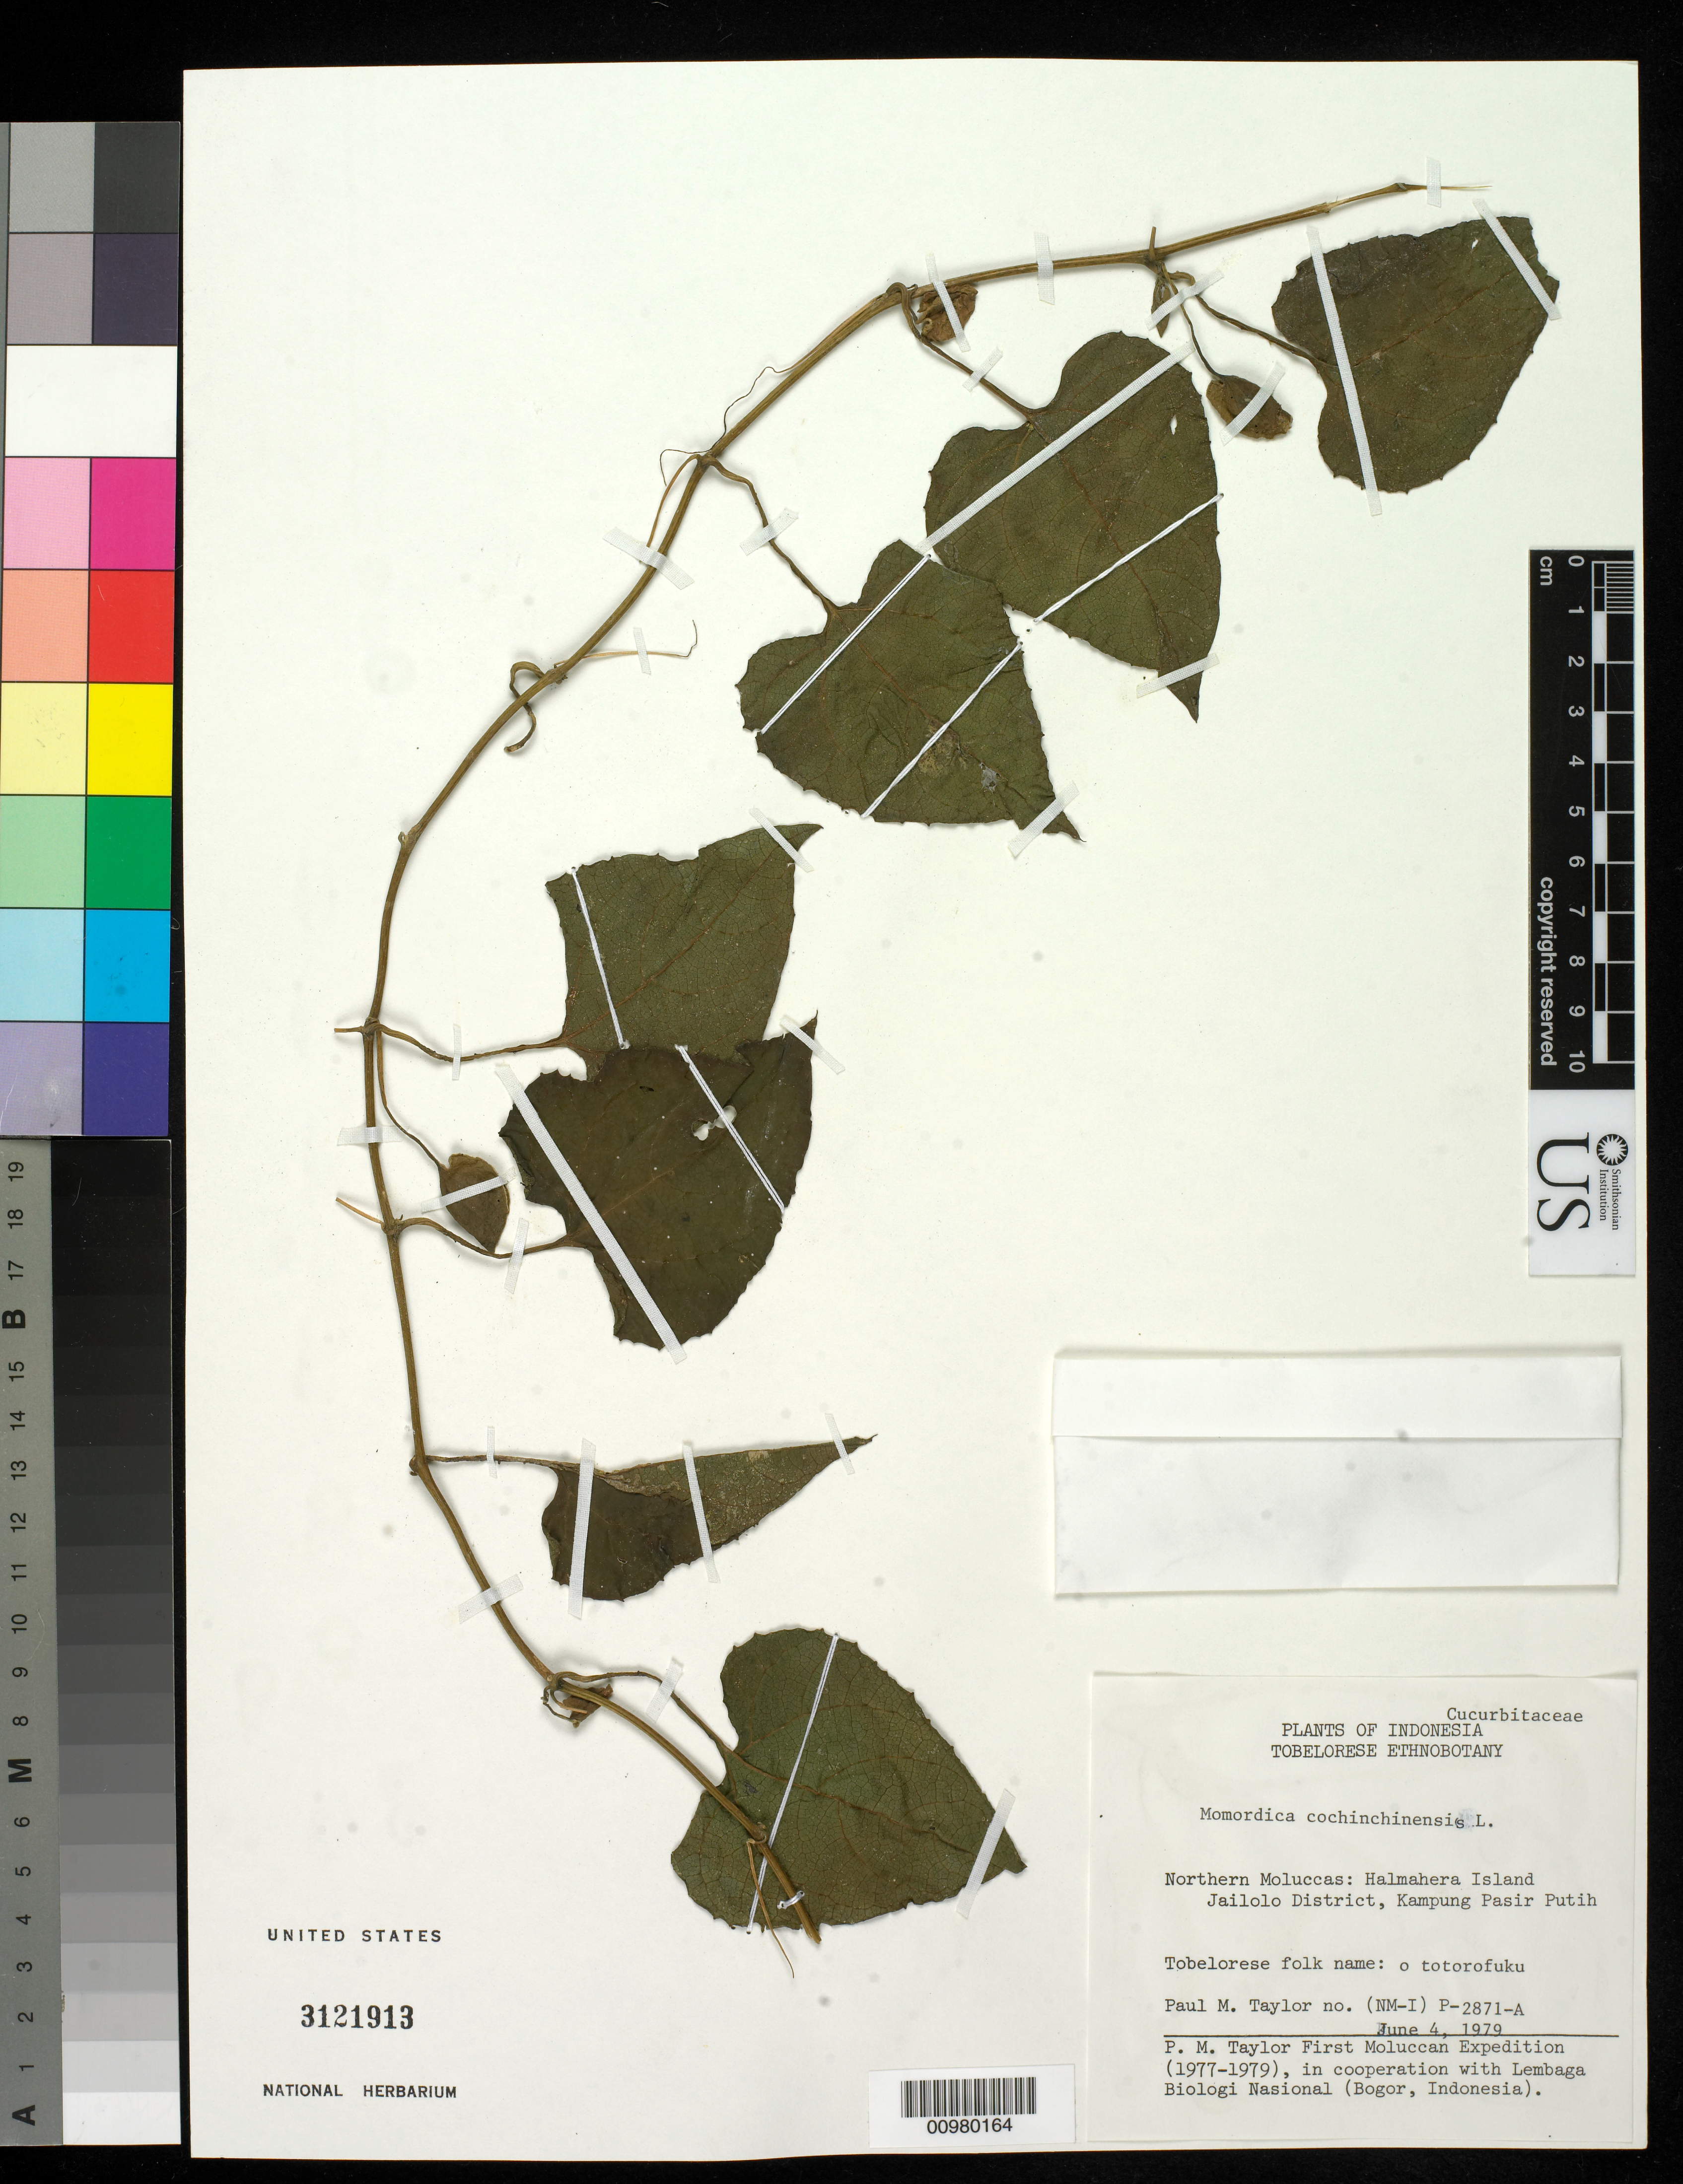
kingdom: Plantae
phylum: Tracheophyta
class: Magnoliopsida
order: Cucurbitales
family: Cucurbitaceae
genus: Momordica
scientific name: Momordica cochinchinensis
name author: (Lour.) Spreng.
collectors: P. M. Taylor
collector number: P 2871 A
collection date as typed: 04 Jun 1979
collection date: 1979-06-04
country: Indonesia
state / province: Maluku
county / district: Maluku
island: Halmahera I.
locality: Jailolo District, Kampung Pasir Putih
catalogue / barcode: US 3121913